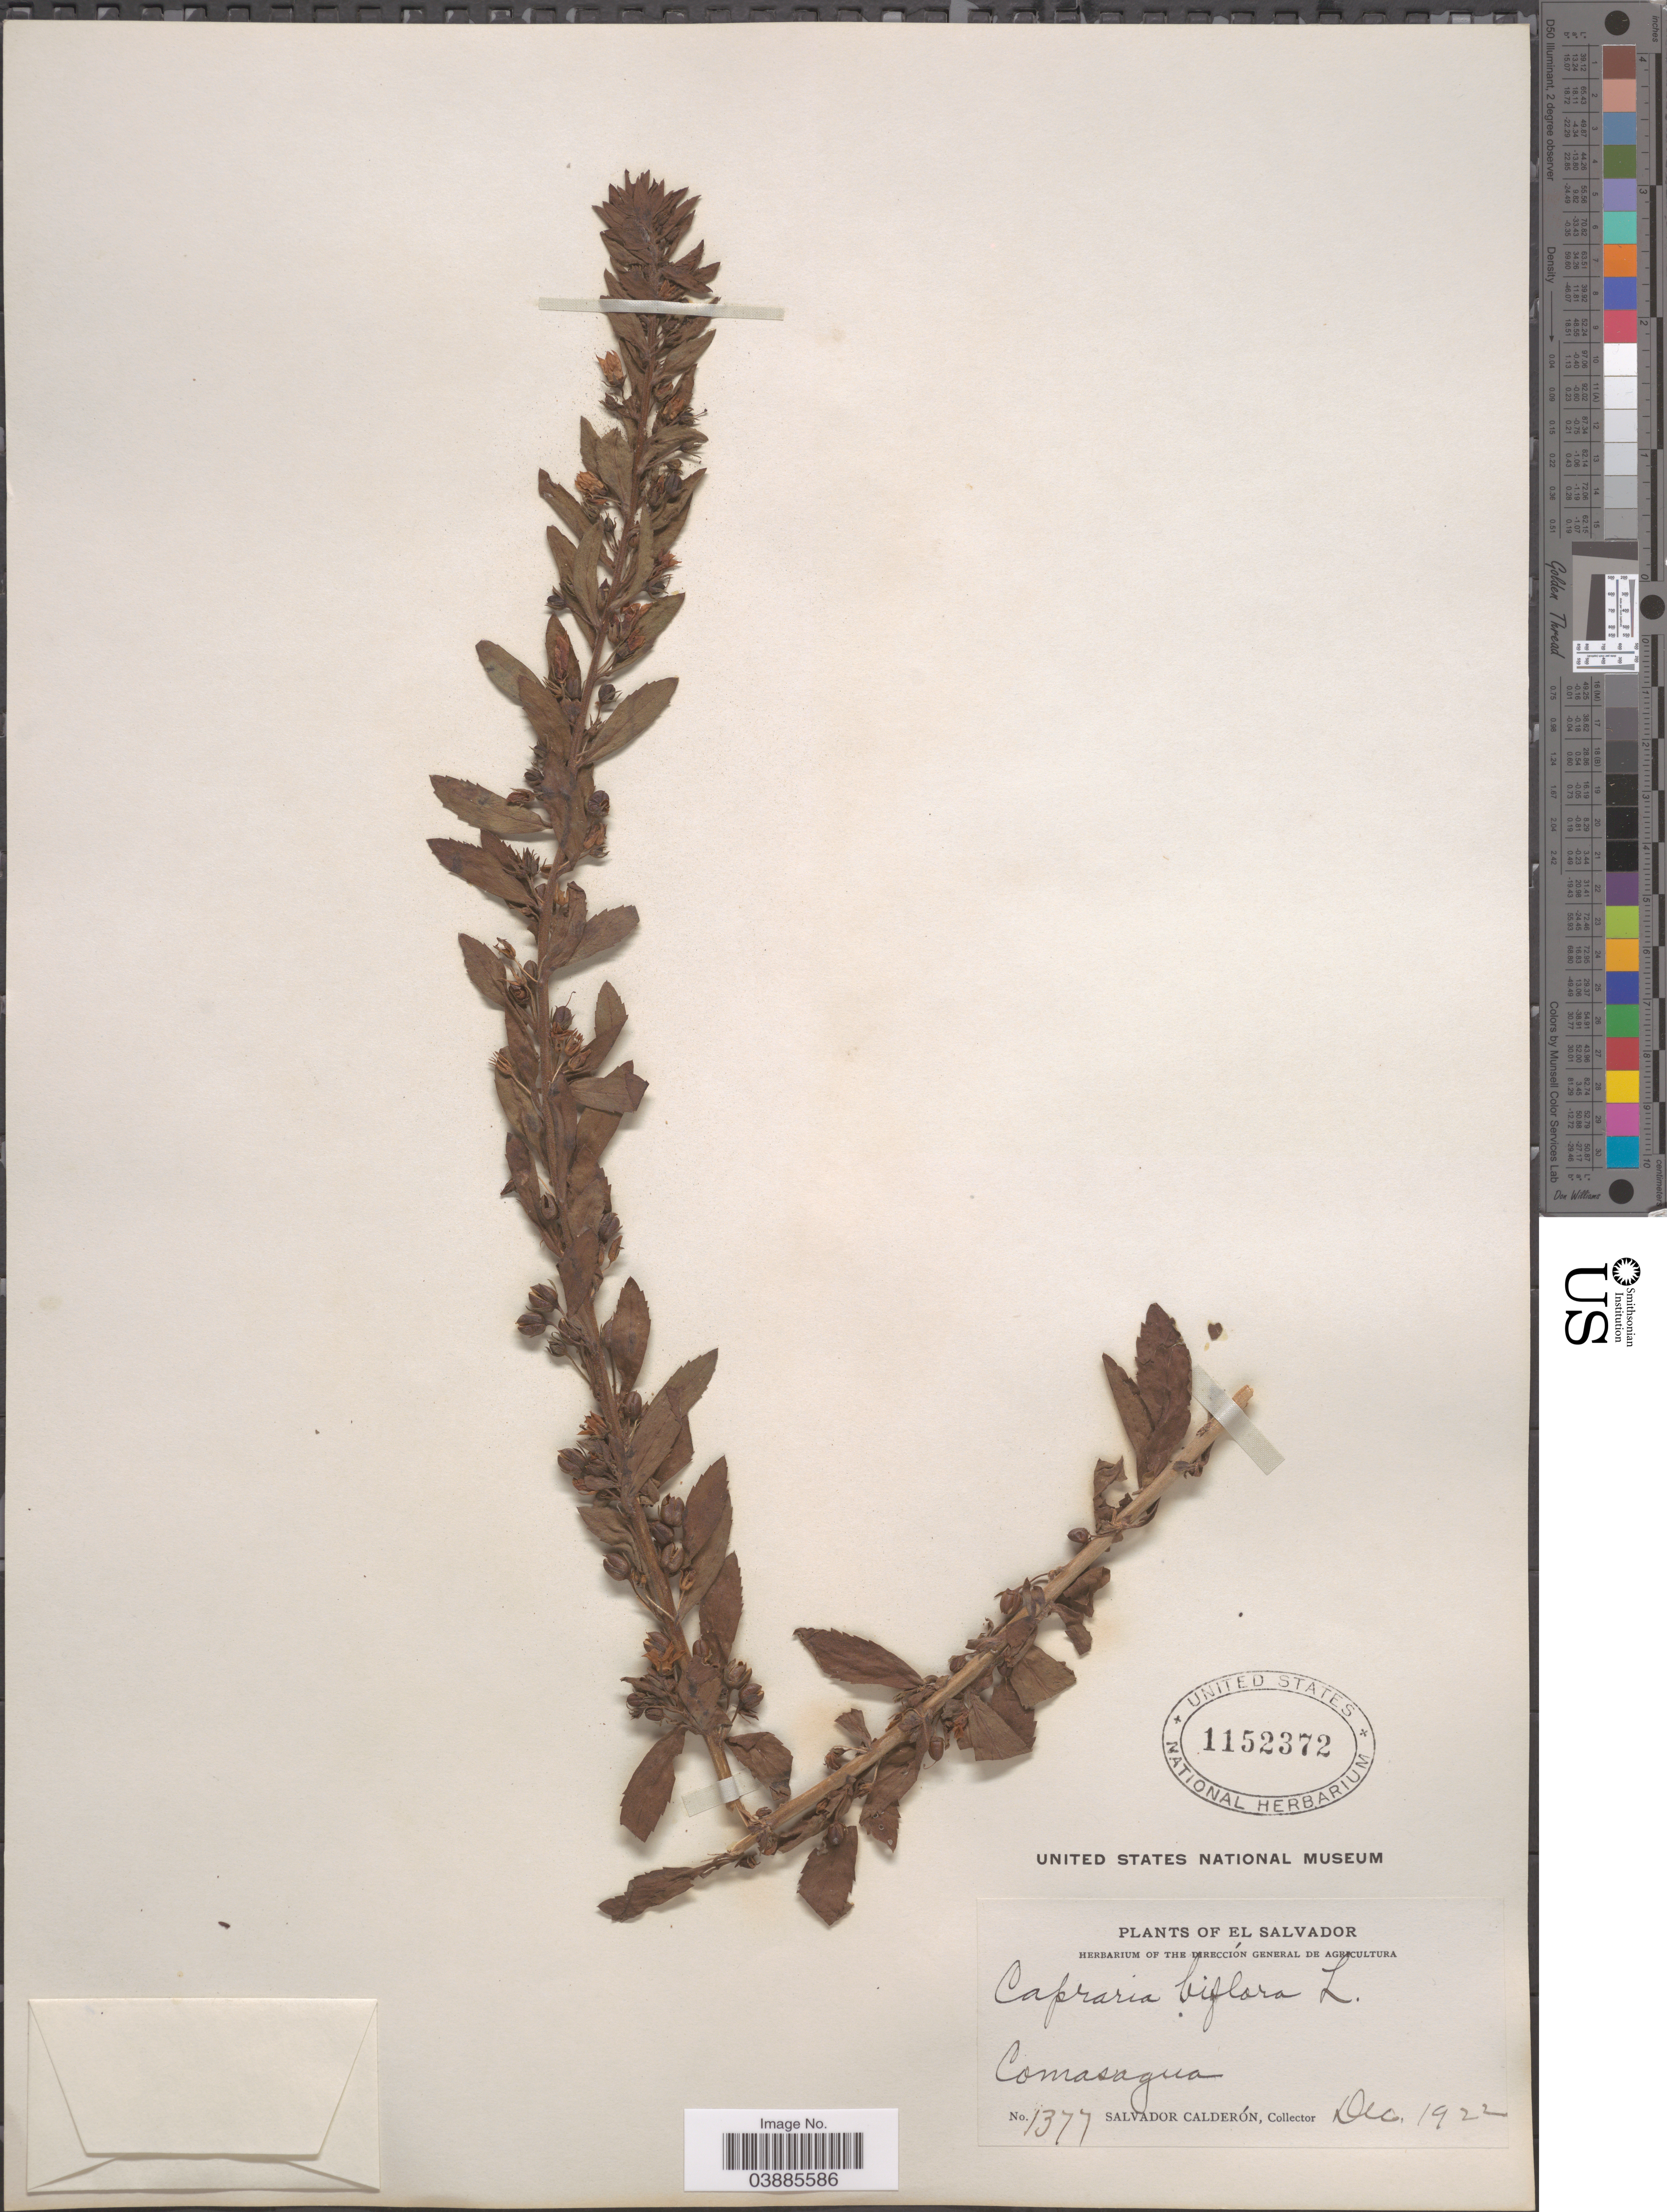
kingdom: Plantae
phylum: Tracheophyta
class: Magnoliopsida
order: Lamiales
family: Scrophulariaceae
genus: Capraria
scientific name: Capraria biflora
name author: L.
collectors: S. Calderón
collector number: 1377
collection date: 1922-12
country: El Salvador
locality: Comasagua.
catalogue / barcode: US 1152372